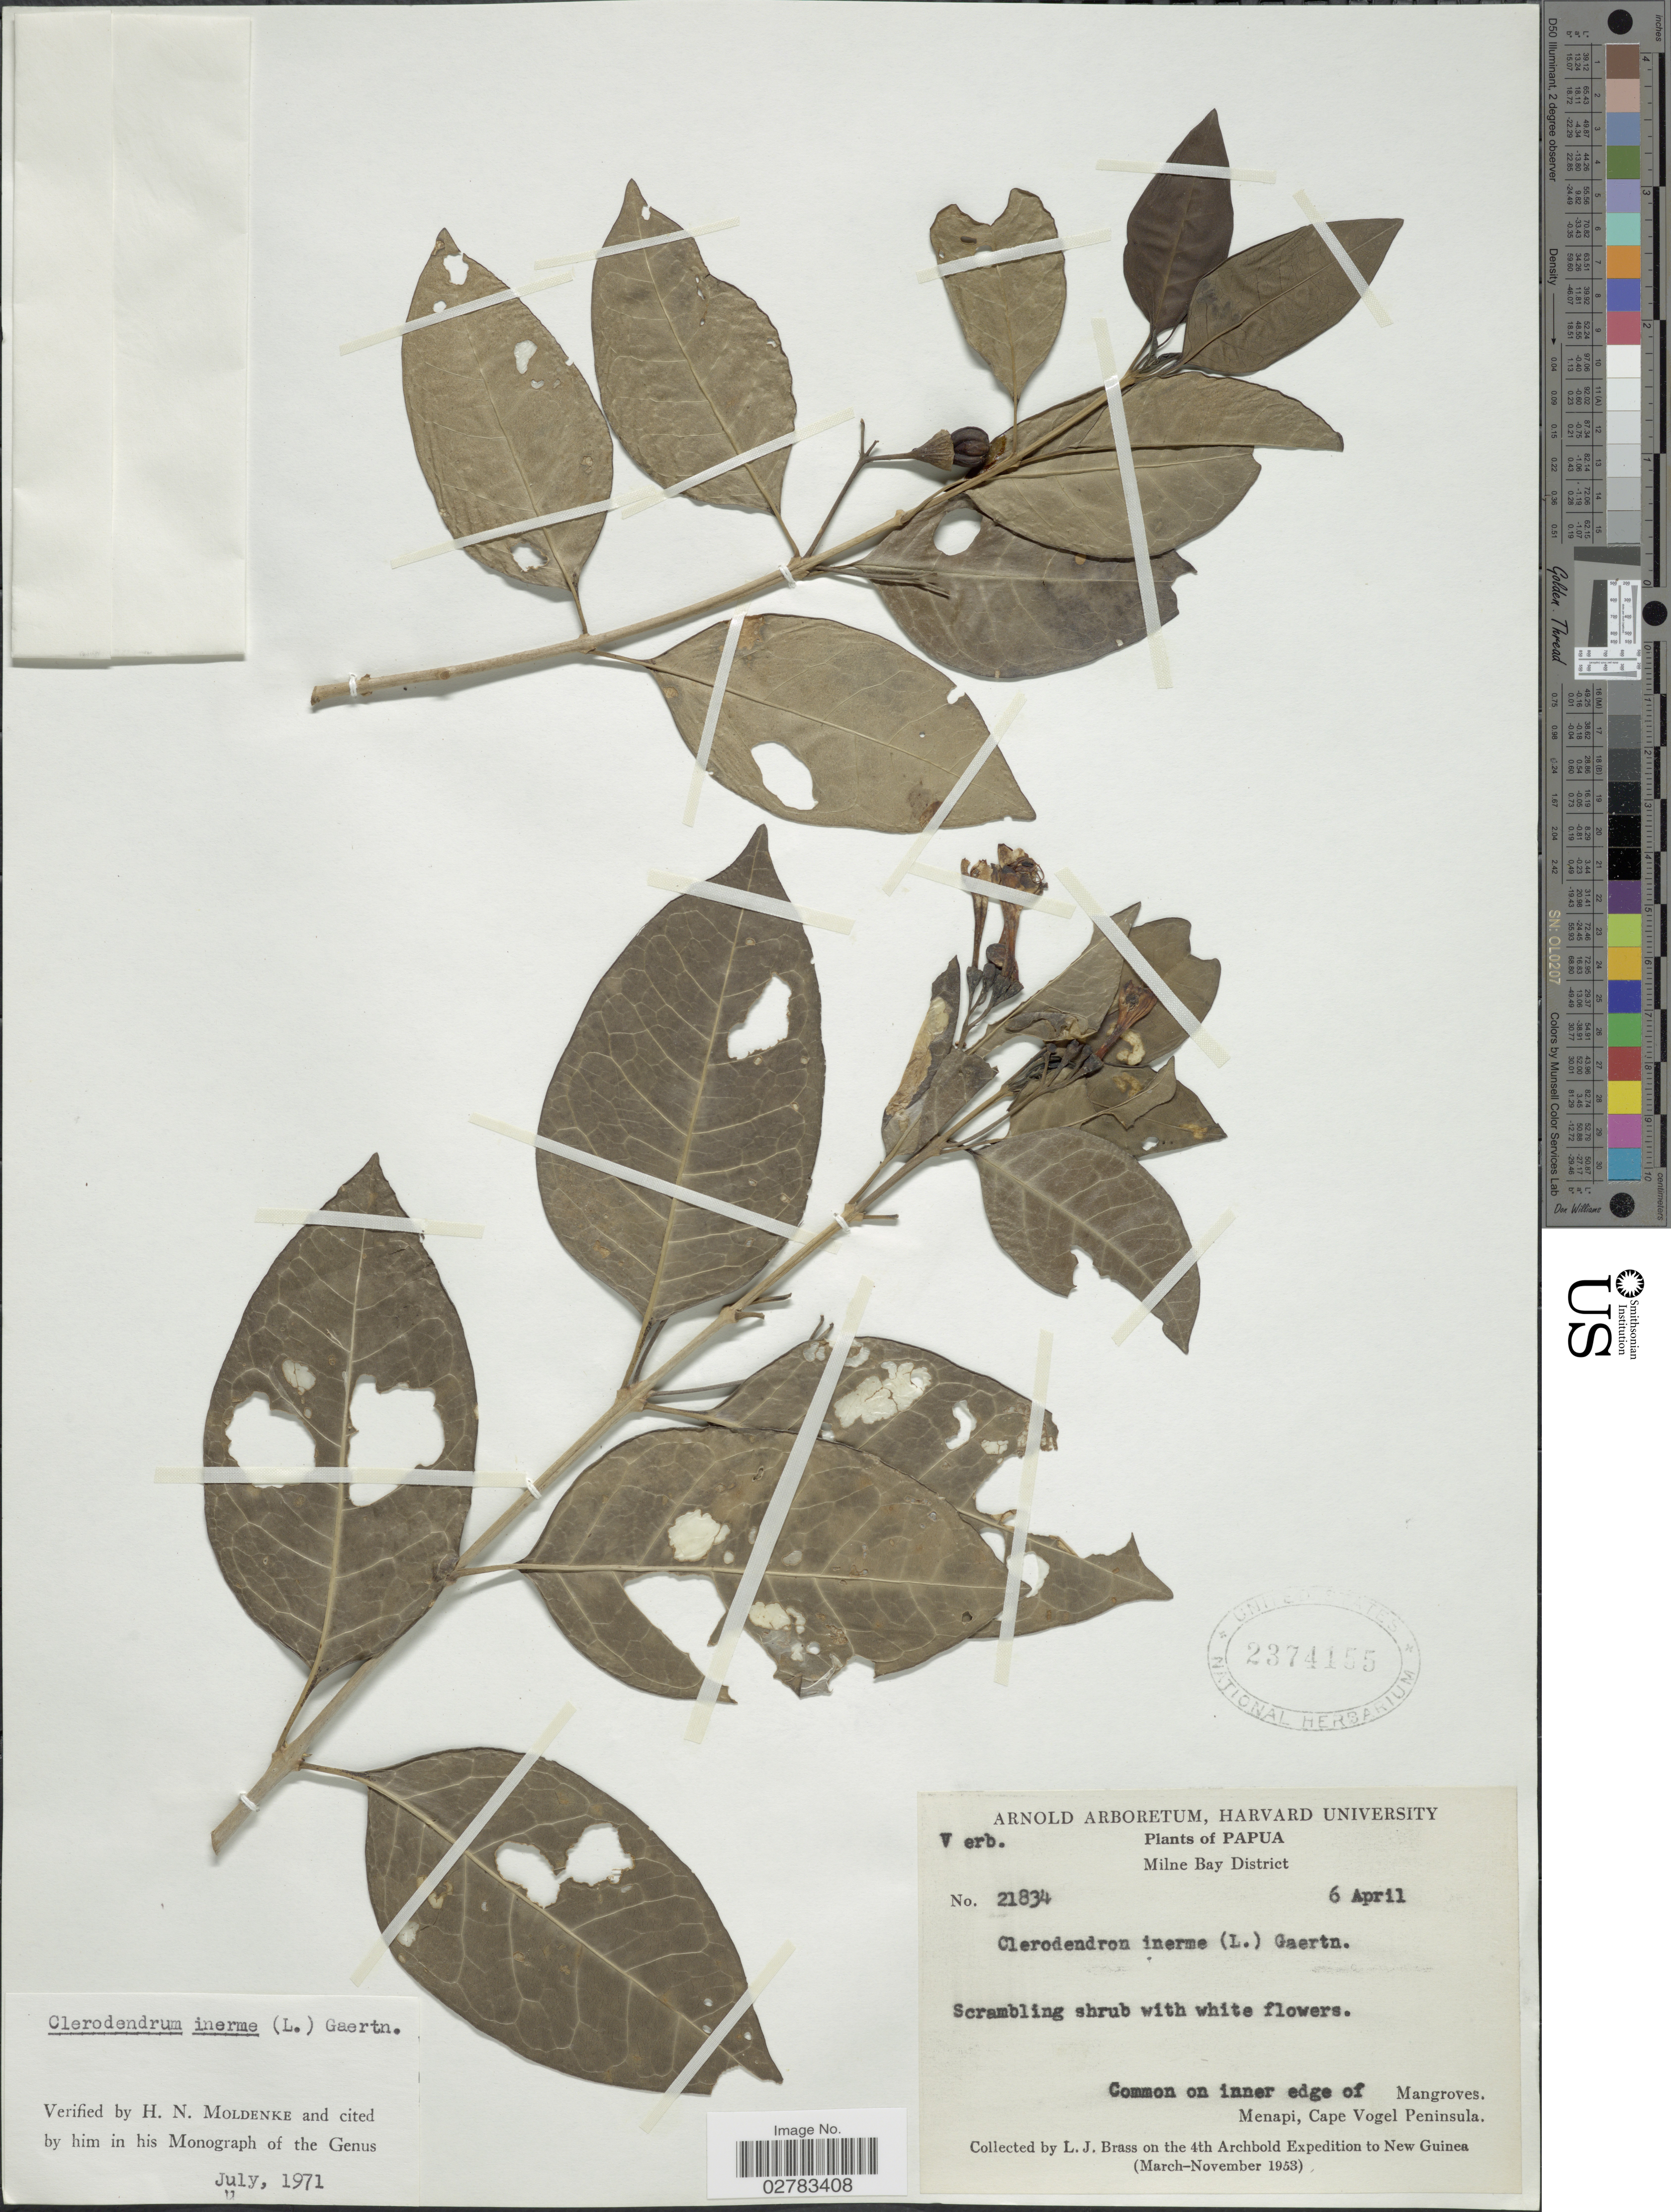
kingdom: Plantae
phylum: Tracheophyta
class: Magnoliopsida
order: Lamiales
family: Lamiaceae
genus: Clerodendrum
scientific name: Clerodendrum inerme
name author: (L.) Gaertn.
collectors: L. J. Brass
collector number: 21834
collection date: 1953-04-06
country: Papua New Guinea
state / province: Milne Bay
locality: Papua, Milne Bay District, Common on inner edge of Mangroves, Menapi, Cape Vogel Peninsula. New Guinea.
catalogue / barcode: US 2374155